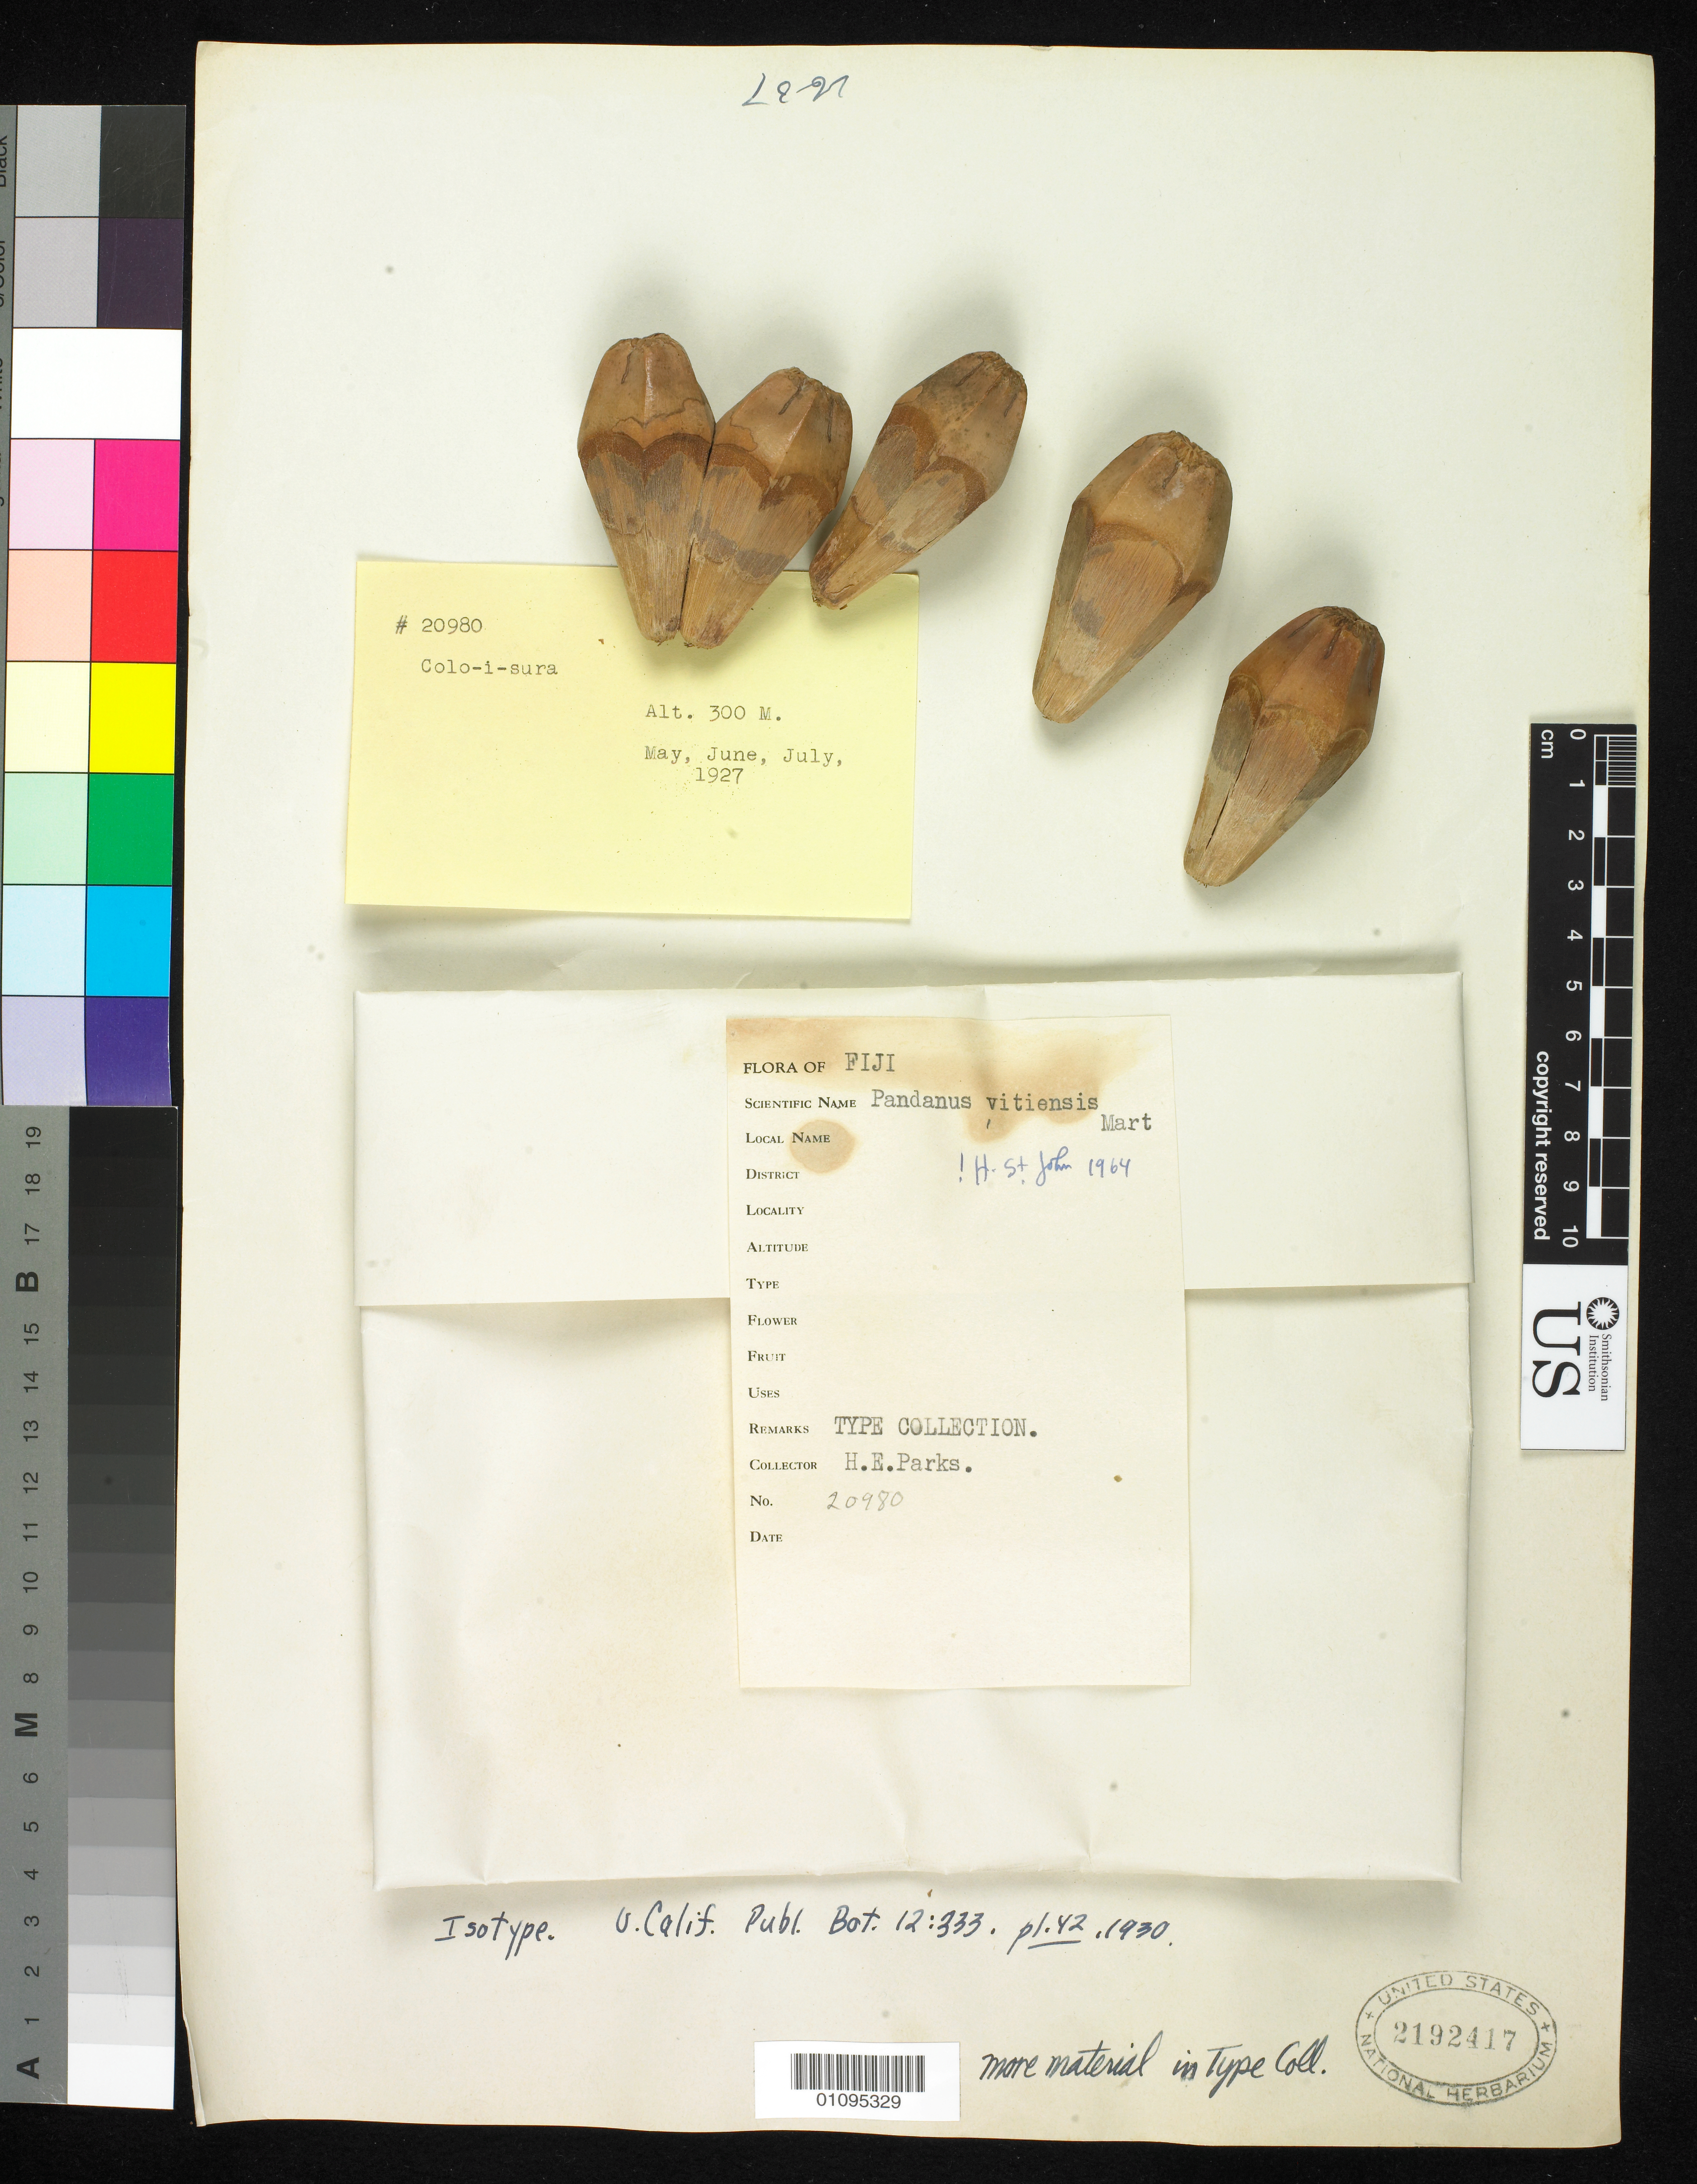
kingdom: Plantae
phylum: Tracheophyta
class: Liliopsida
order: Pandanales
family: Pandanaceae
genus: Pandanus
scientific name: Pandanus vitiensis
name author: Martelli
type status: Isotype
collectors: H. E. Parks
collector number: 20980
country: Fiji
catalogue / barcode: US 2192417